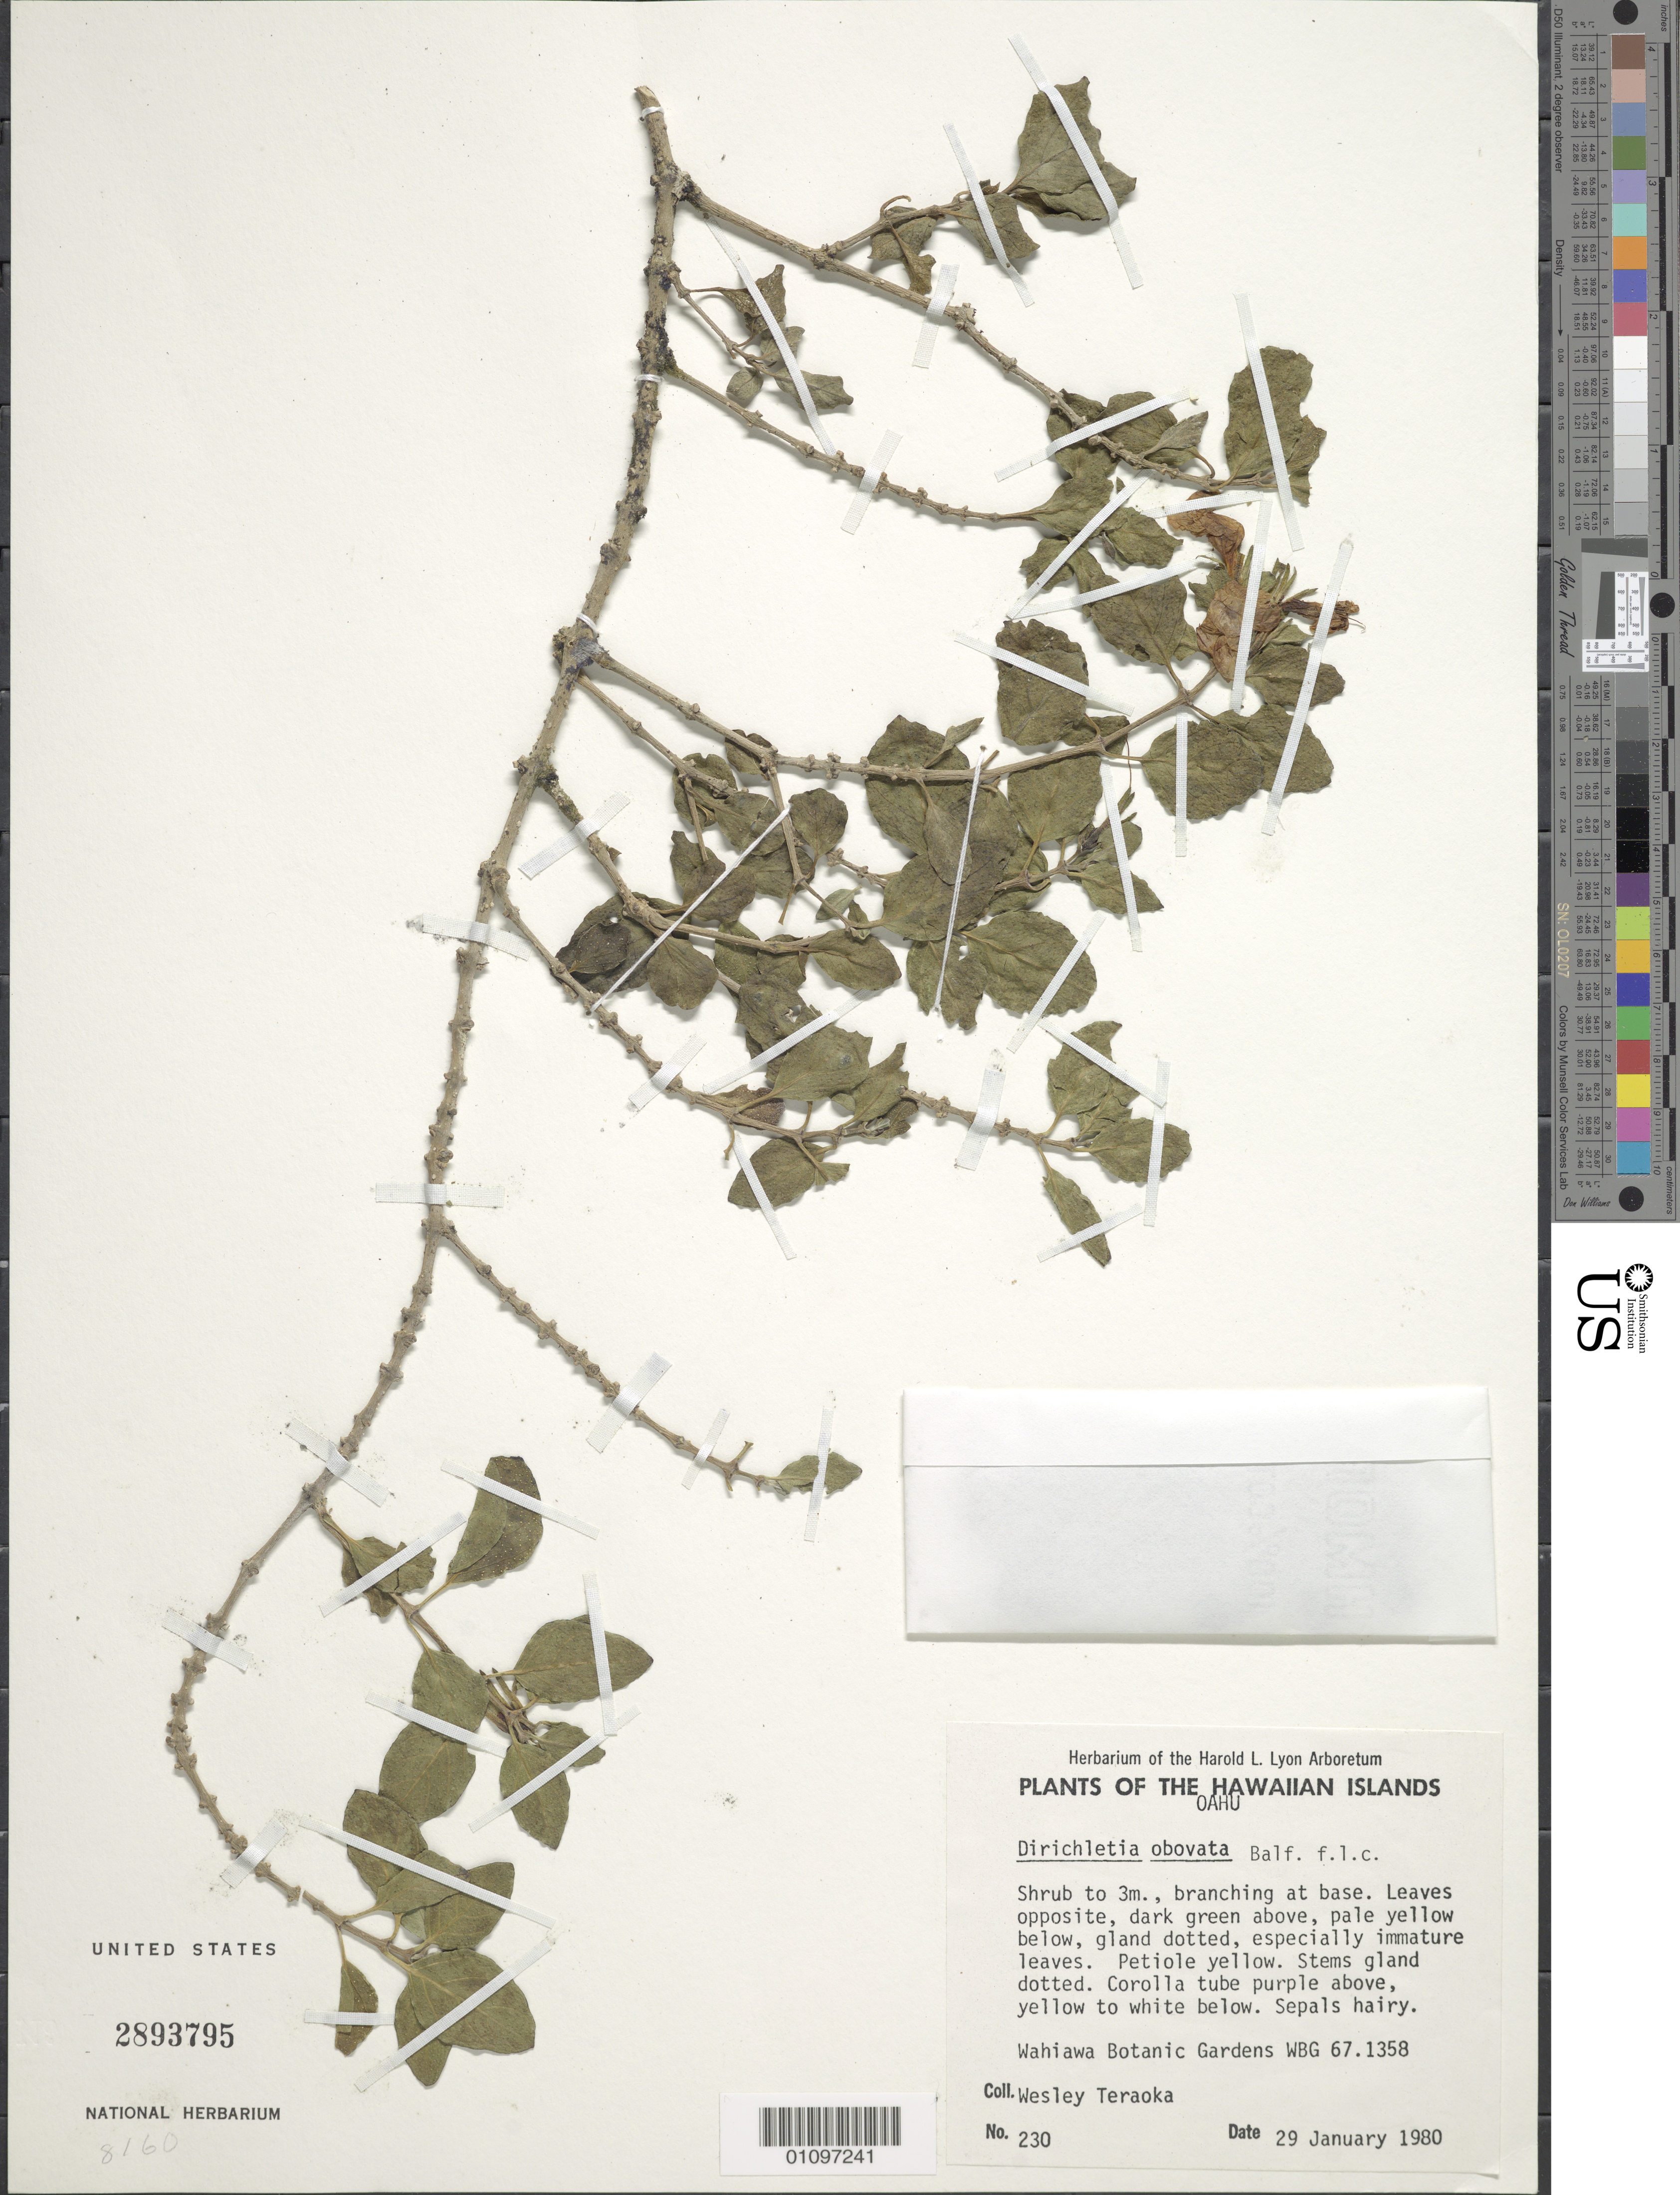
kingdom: Plantae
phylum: Tracheophyta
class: Magnoliopsida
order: Gentianales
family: Rubiaceae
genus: Dirichletia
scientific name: Dirichletia obovata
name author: Balf. f.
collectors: W. Teraoka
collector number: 230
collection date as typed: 29 Jan 1980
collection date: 1980-01-29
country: United States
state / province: Hawaii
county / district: Honolulu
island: Oahu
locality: Wahiawa botanic gardens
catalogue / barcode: US 2893795